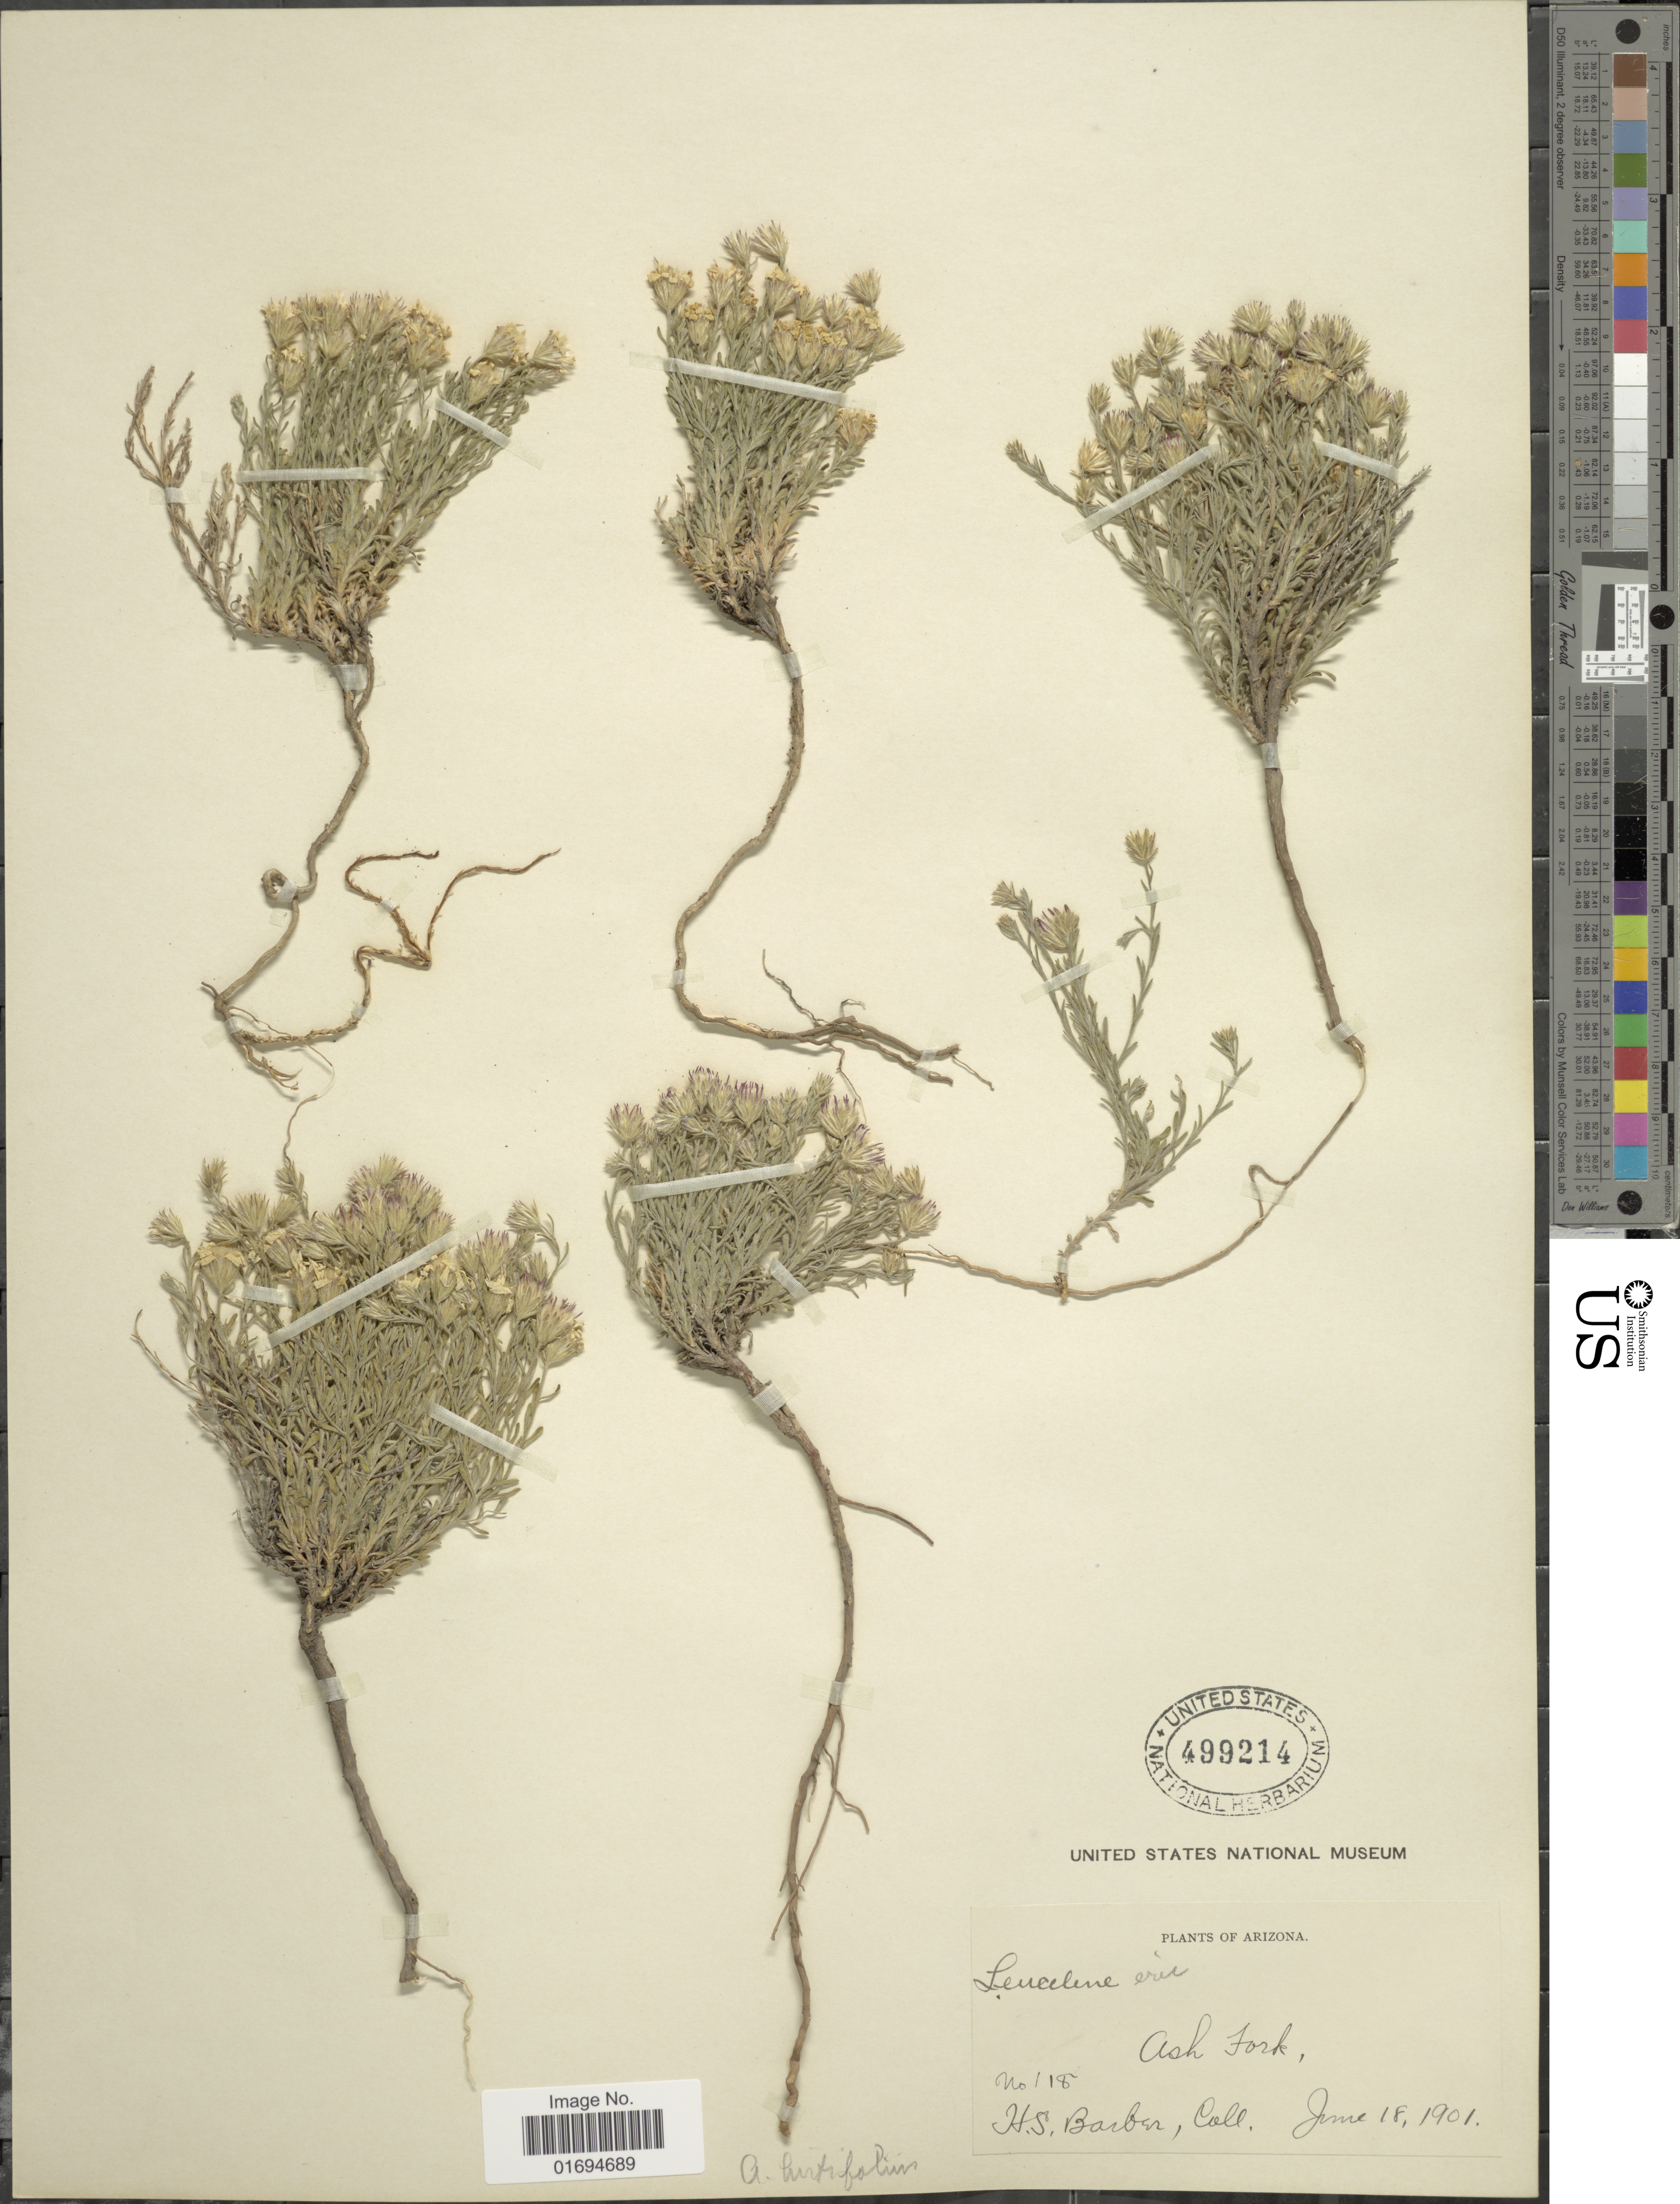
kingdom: Plantae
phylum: Tracheophyta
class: Magnoliopsida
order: Asterales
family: Asteraceae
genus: Chaetopappa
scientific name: Chaetopappa ericoides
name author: (Torr.) G.L. Nesom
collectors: H. Barber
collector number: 118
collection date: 1901-06-18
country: United States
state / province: Arizona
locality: Ash Fork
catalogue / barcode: US 499214